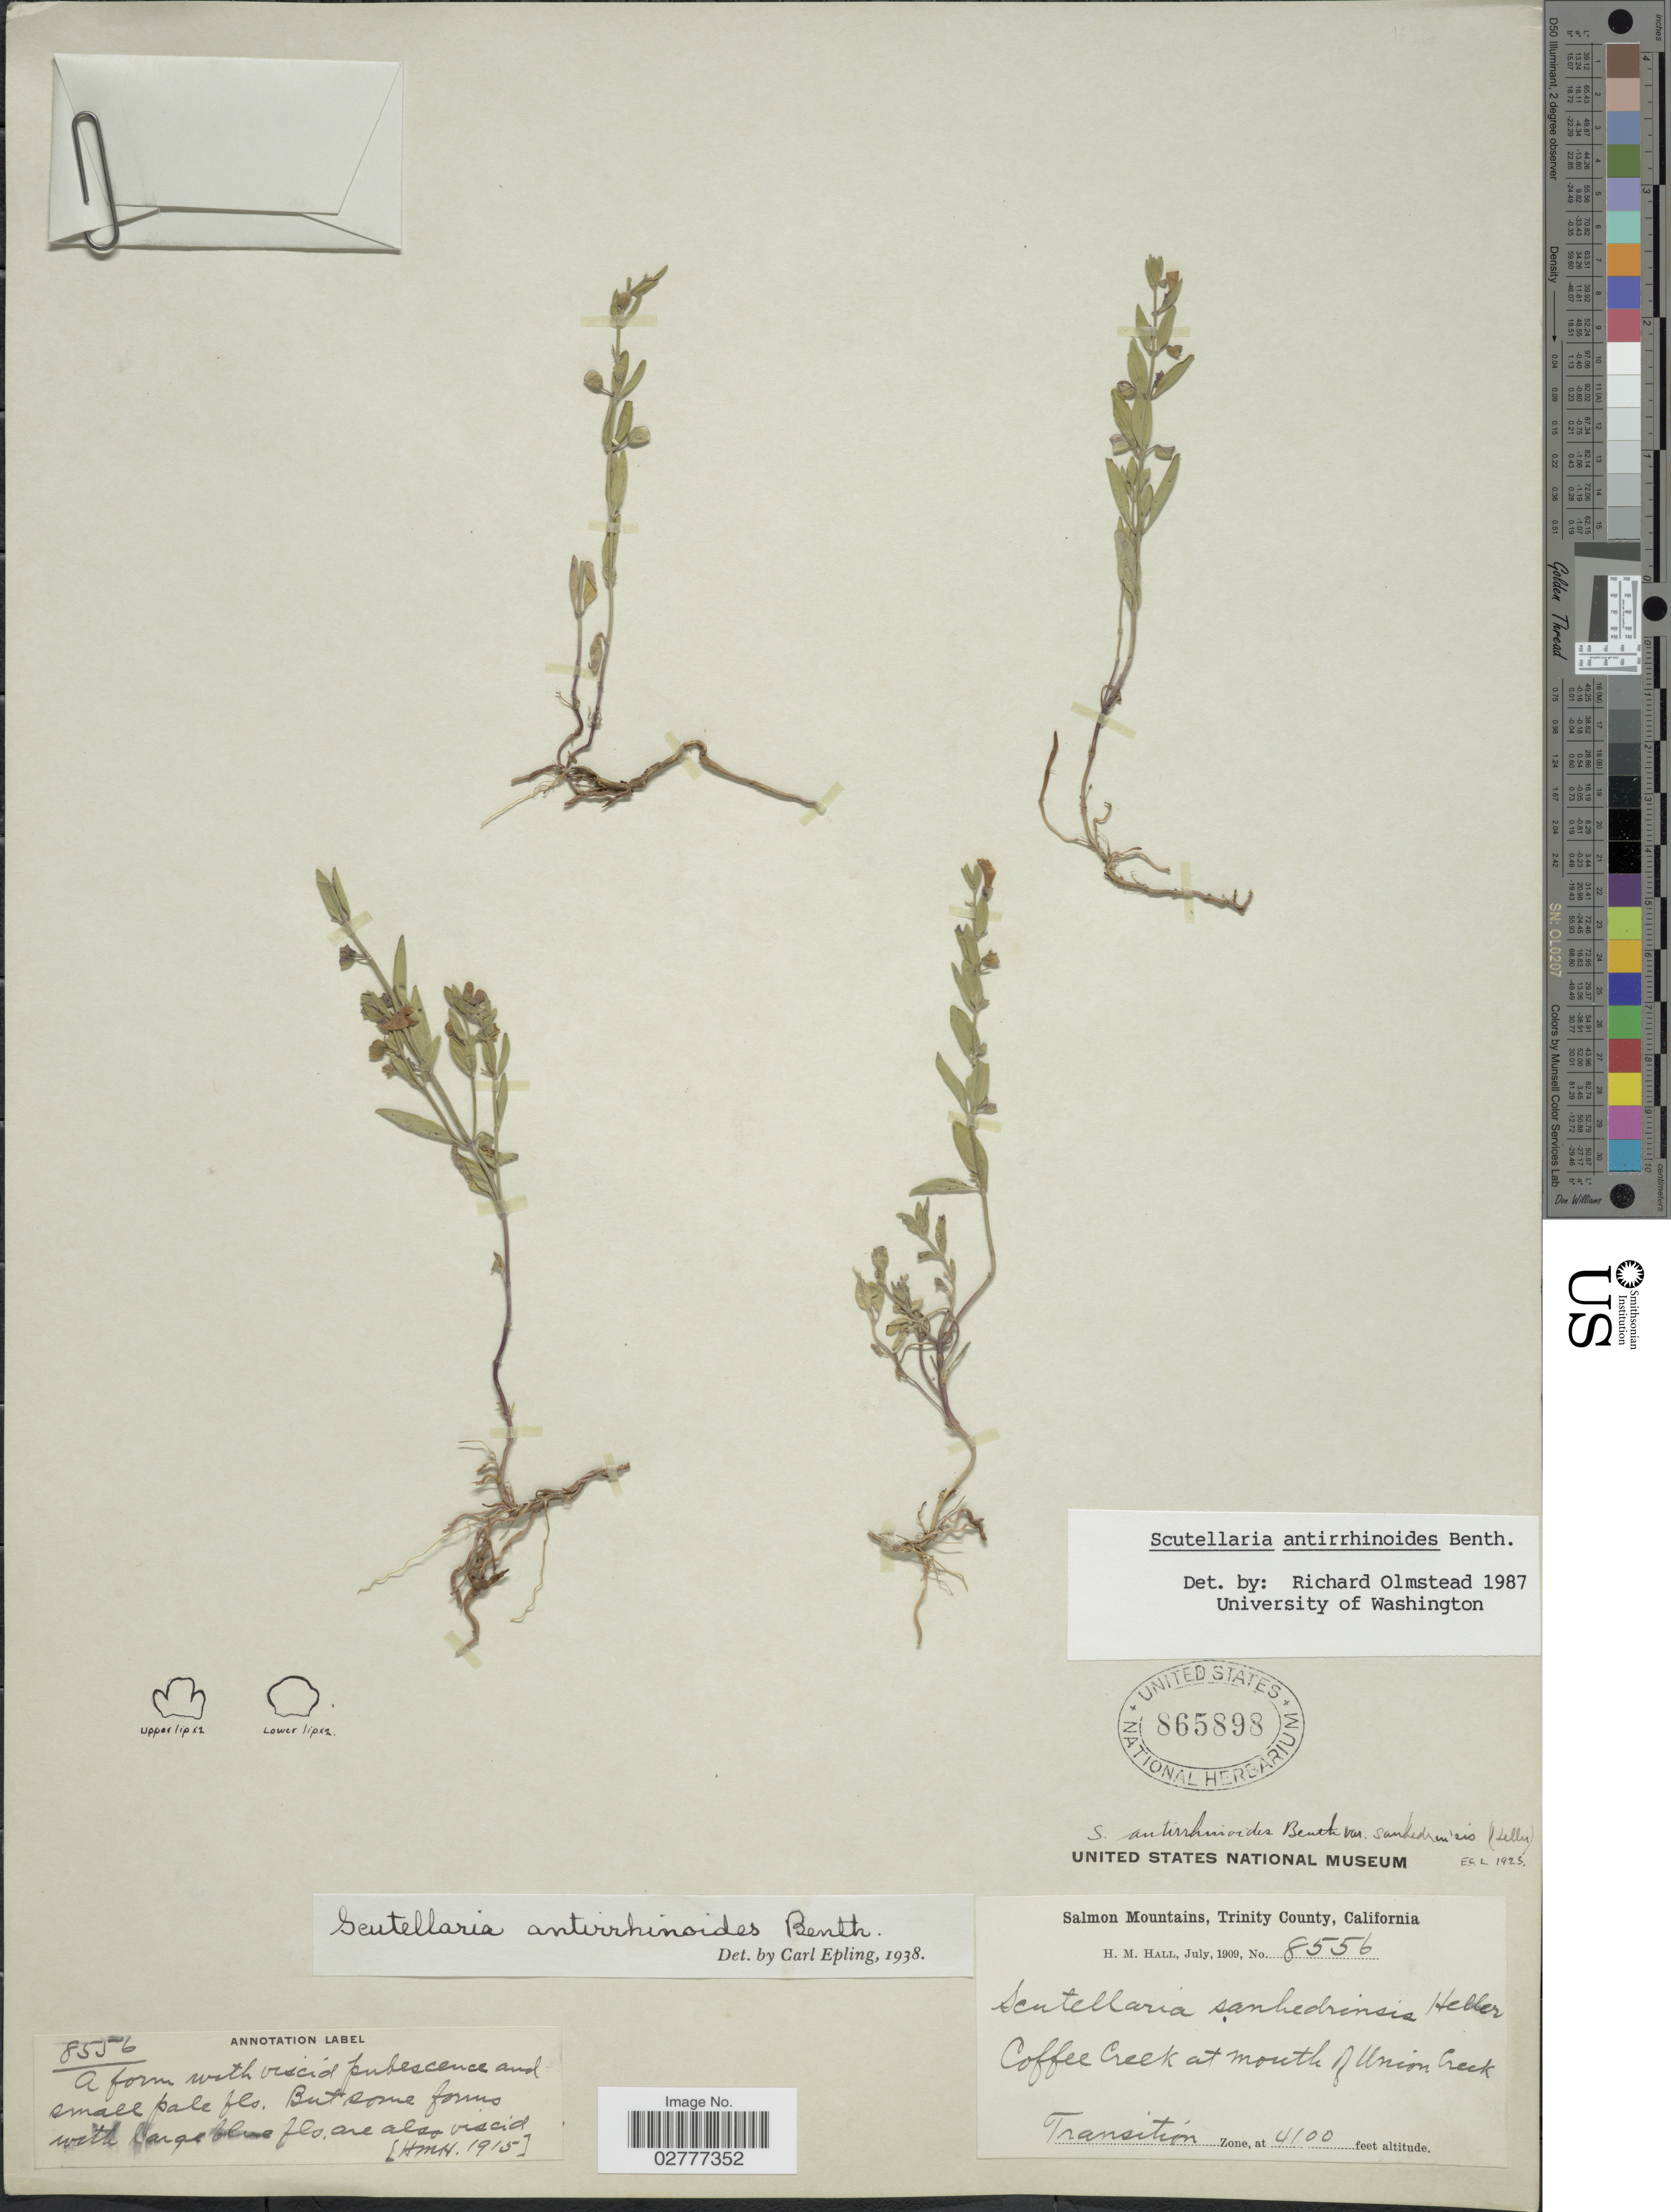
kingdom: Plantae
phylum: Tracheophyta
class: Magnoliopsida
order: Lamiales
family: Lamiaceae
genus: Scutellaria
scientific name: Scutellaria antirrhinoides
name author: Benth.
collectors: H. M. Hall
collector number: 8556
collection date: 1909-07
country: United States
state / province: California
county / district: Trinity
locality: Salmon Mountains, Trinity County. Coffee Creek at mouth of Union Creek. Transition Zone.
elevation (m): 1250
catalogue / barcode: US 865898